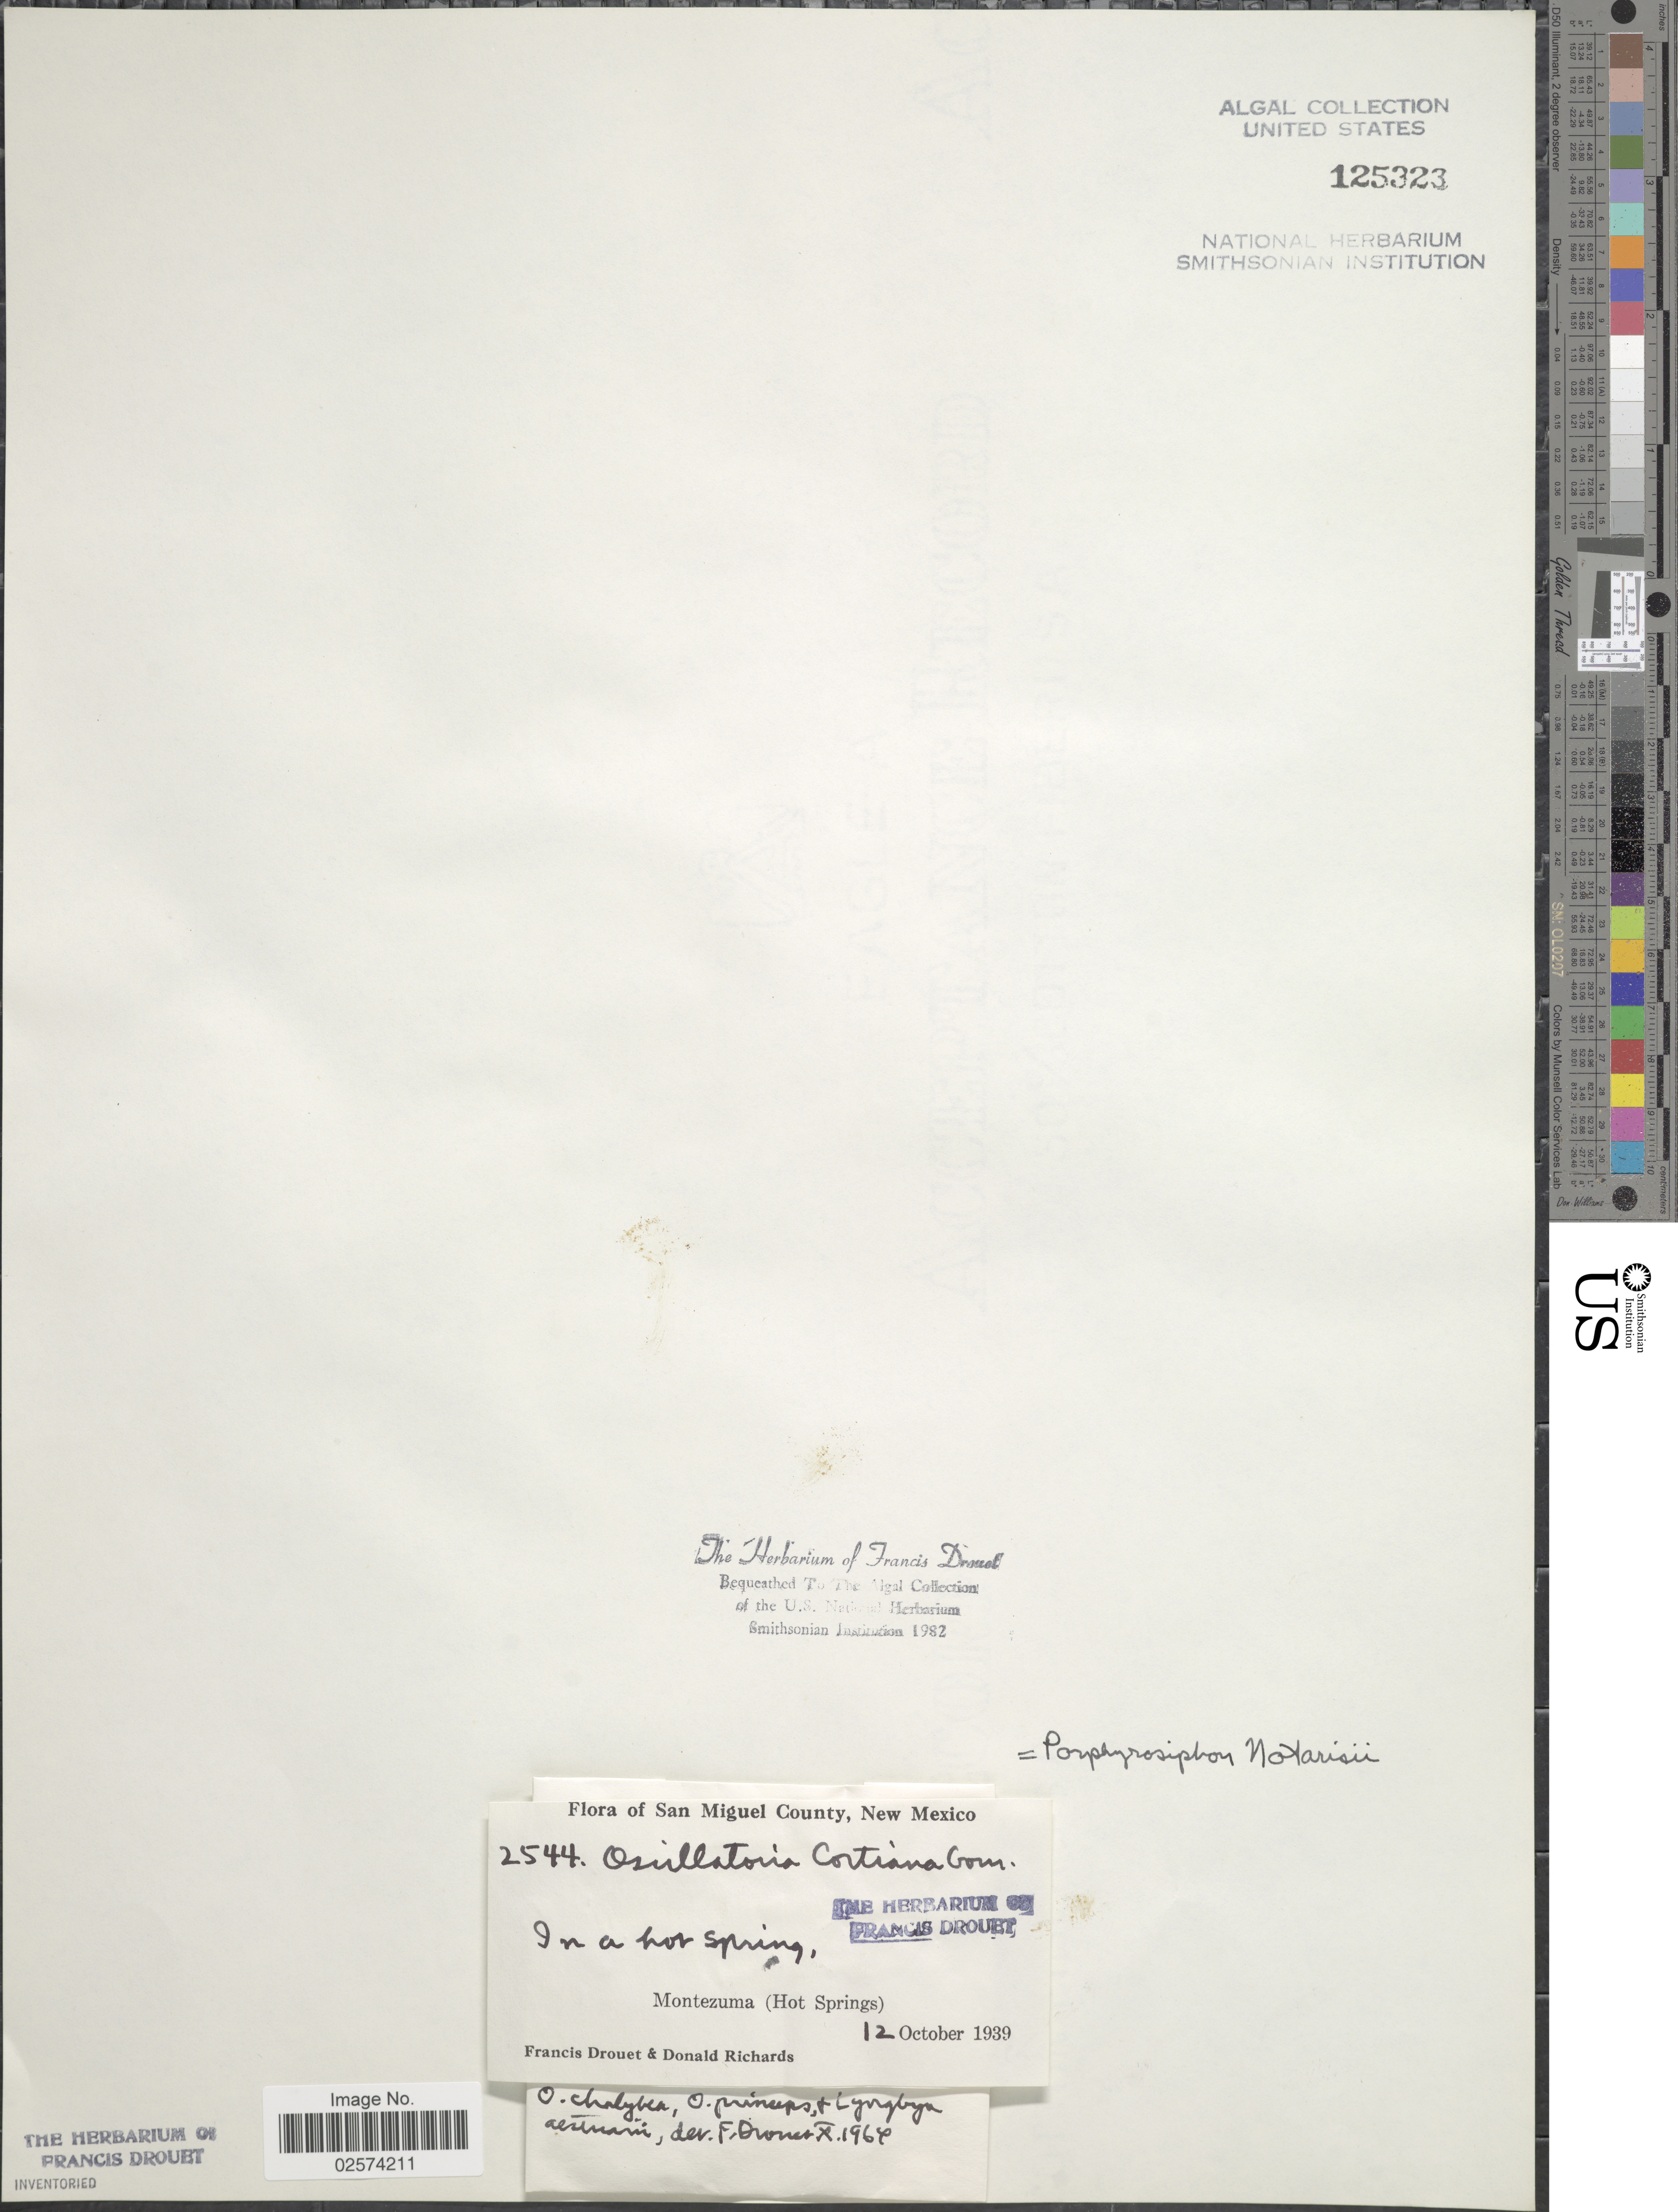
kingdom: Bacteria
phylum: Cyanobacteria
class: Cyanobacteriia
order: Cyanobacteriales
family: Microcoleaceae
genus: Porphyrosiphon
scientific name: Porphyrosiphon notarisii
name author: Kütz. ex Gomont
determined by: Drouet, F. E.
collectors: F. E. Drouet & D. Richards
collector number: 2544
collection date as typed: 12 October 1939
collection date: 1939-10-12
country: United States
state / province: New Mexico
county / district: San Miguel County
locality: Montezuma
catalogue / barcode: US 125323